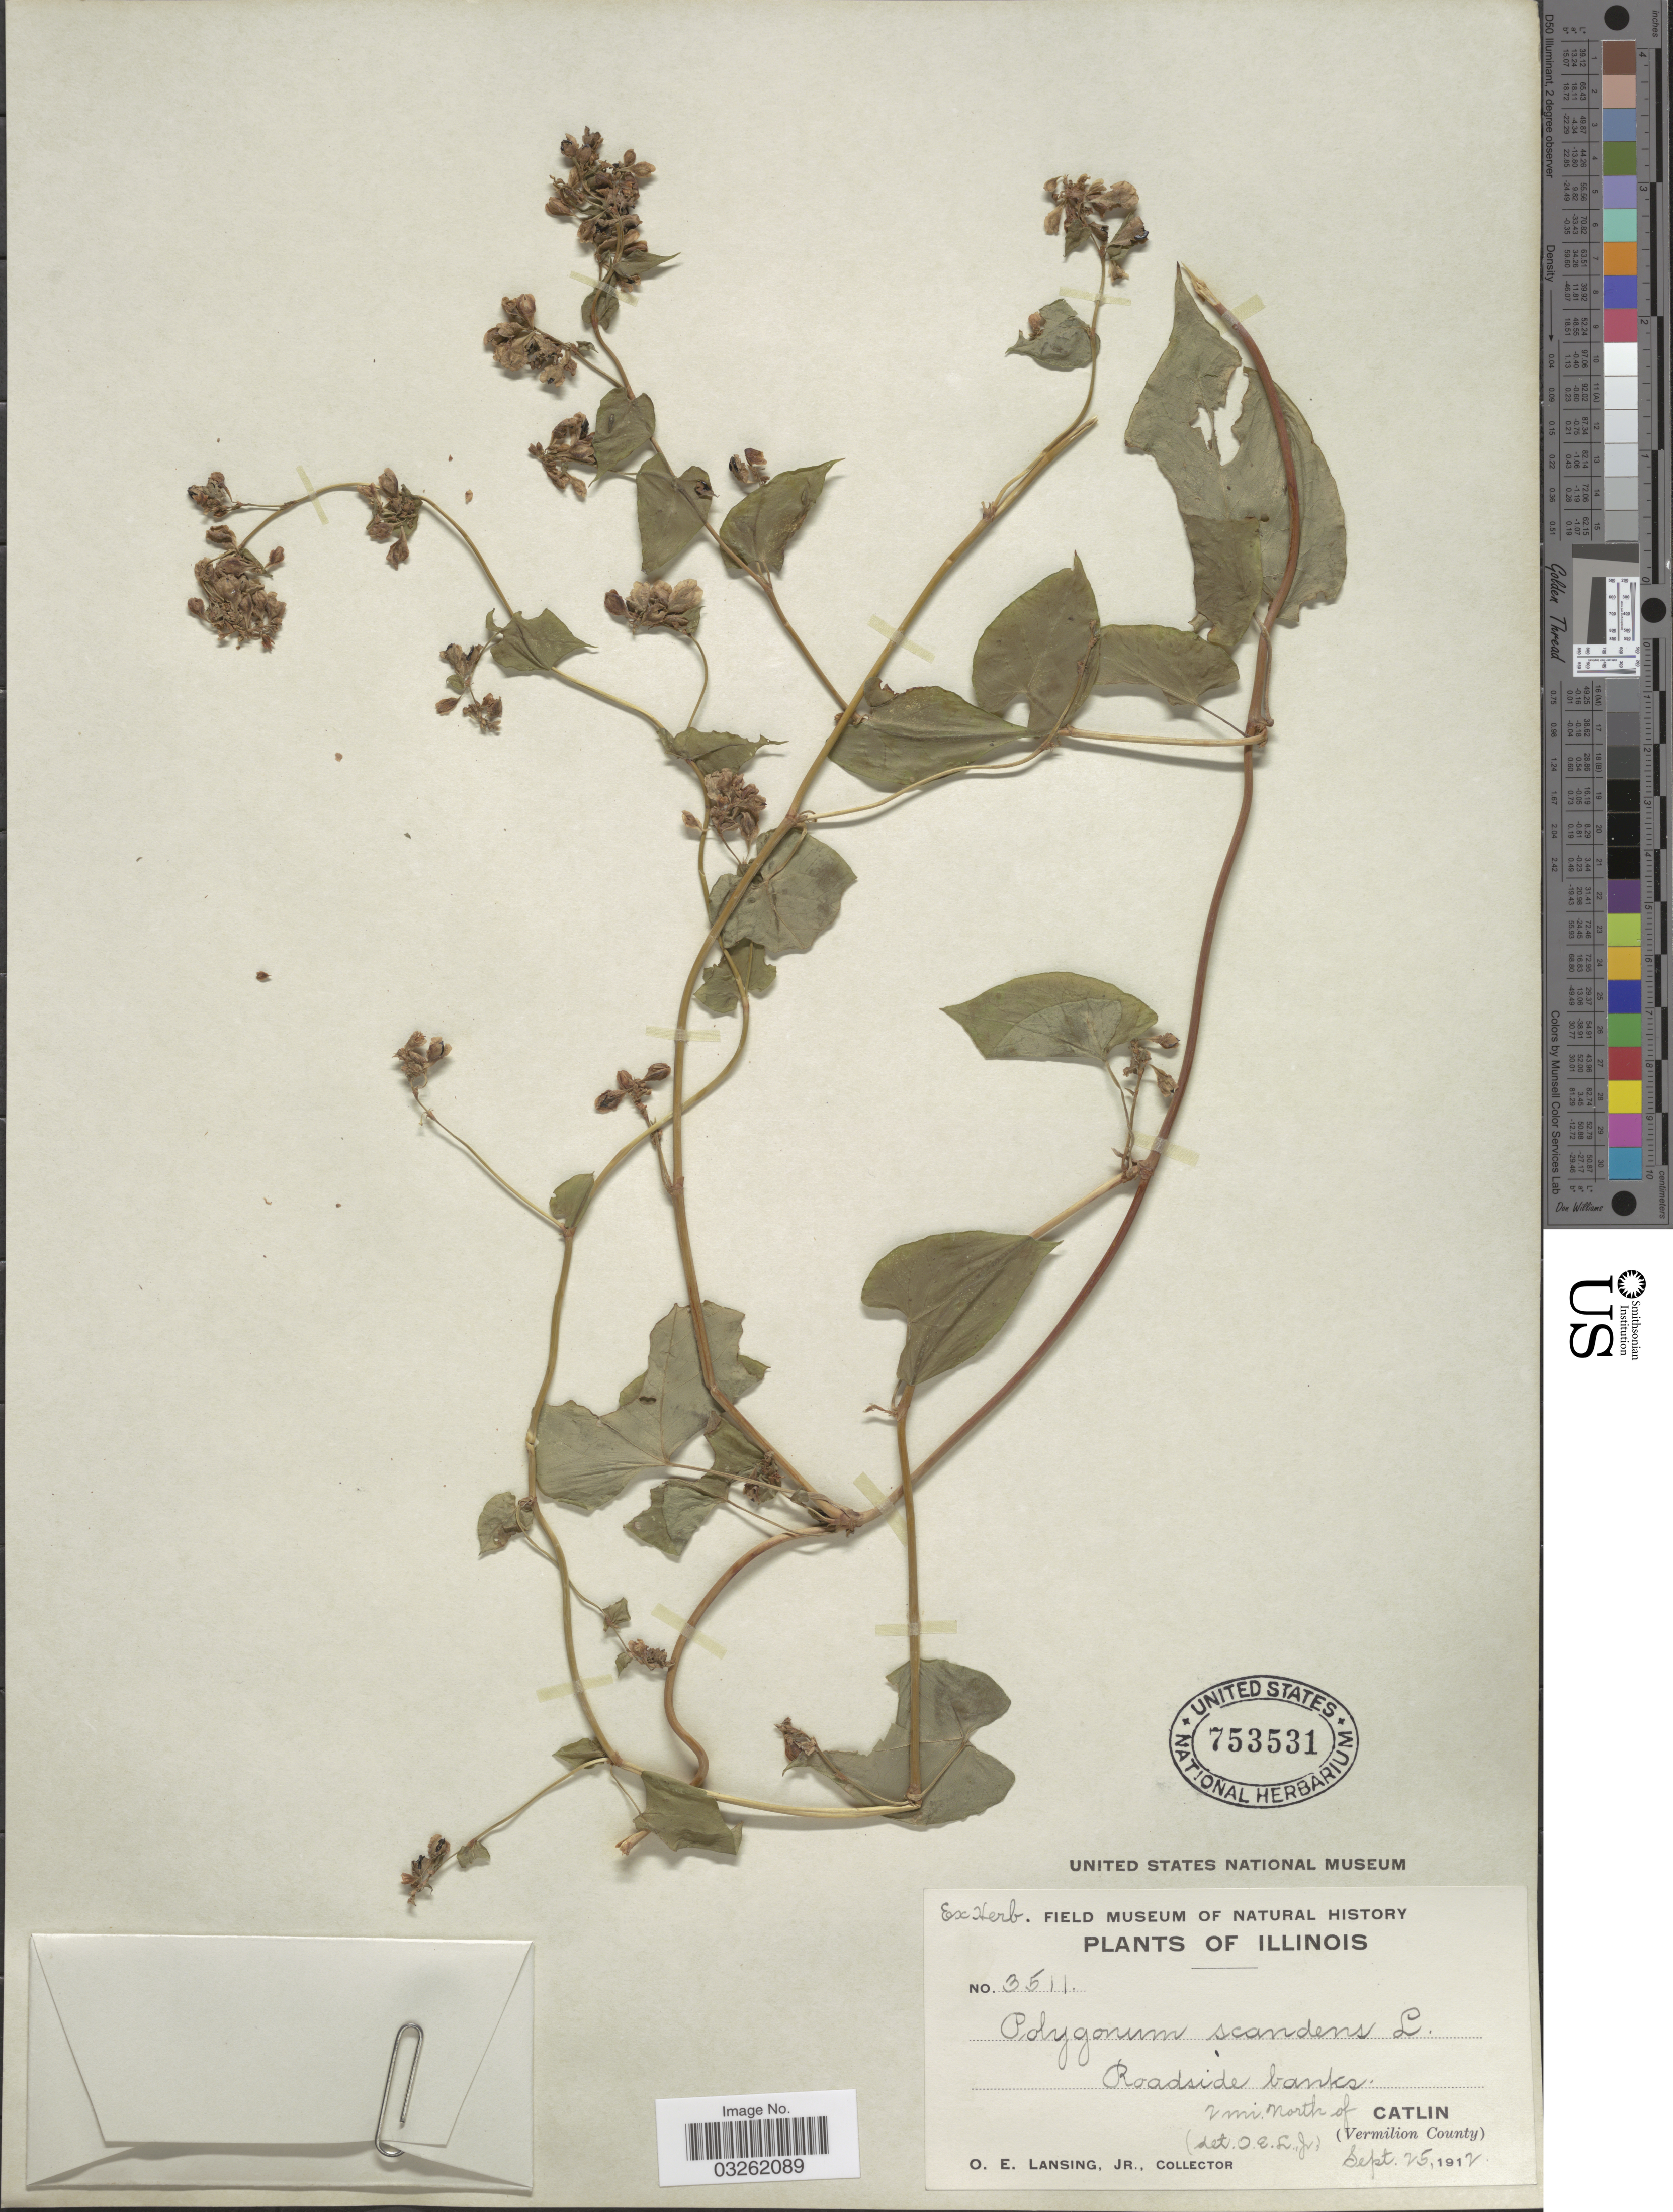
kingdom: Plantae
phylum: Tracheophyta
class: Magnoliopsida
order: Caryophyllales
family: Polygonaceae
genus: Fallopia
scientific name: Fallopia scandens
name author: (L.) Holub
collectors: O. Lansing Jr.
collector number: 3511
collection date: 1912-09-25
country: United States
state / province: Illinois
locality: Roadside banks. 2 mi. north of Catlin (Vermilion County).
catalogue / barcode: US 753531